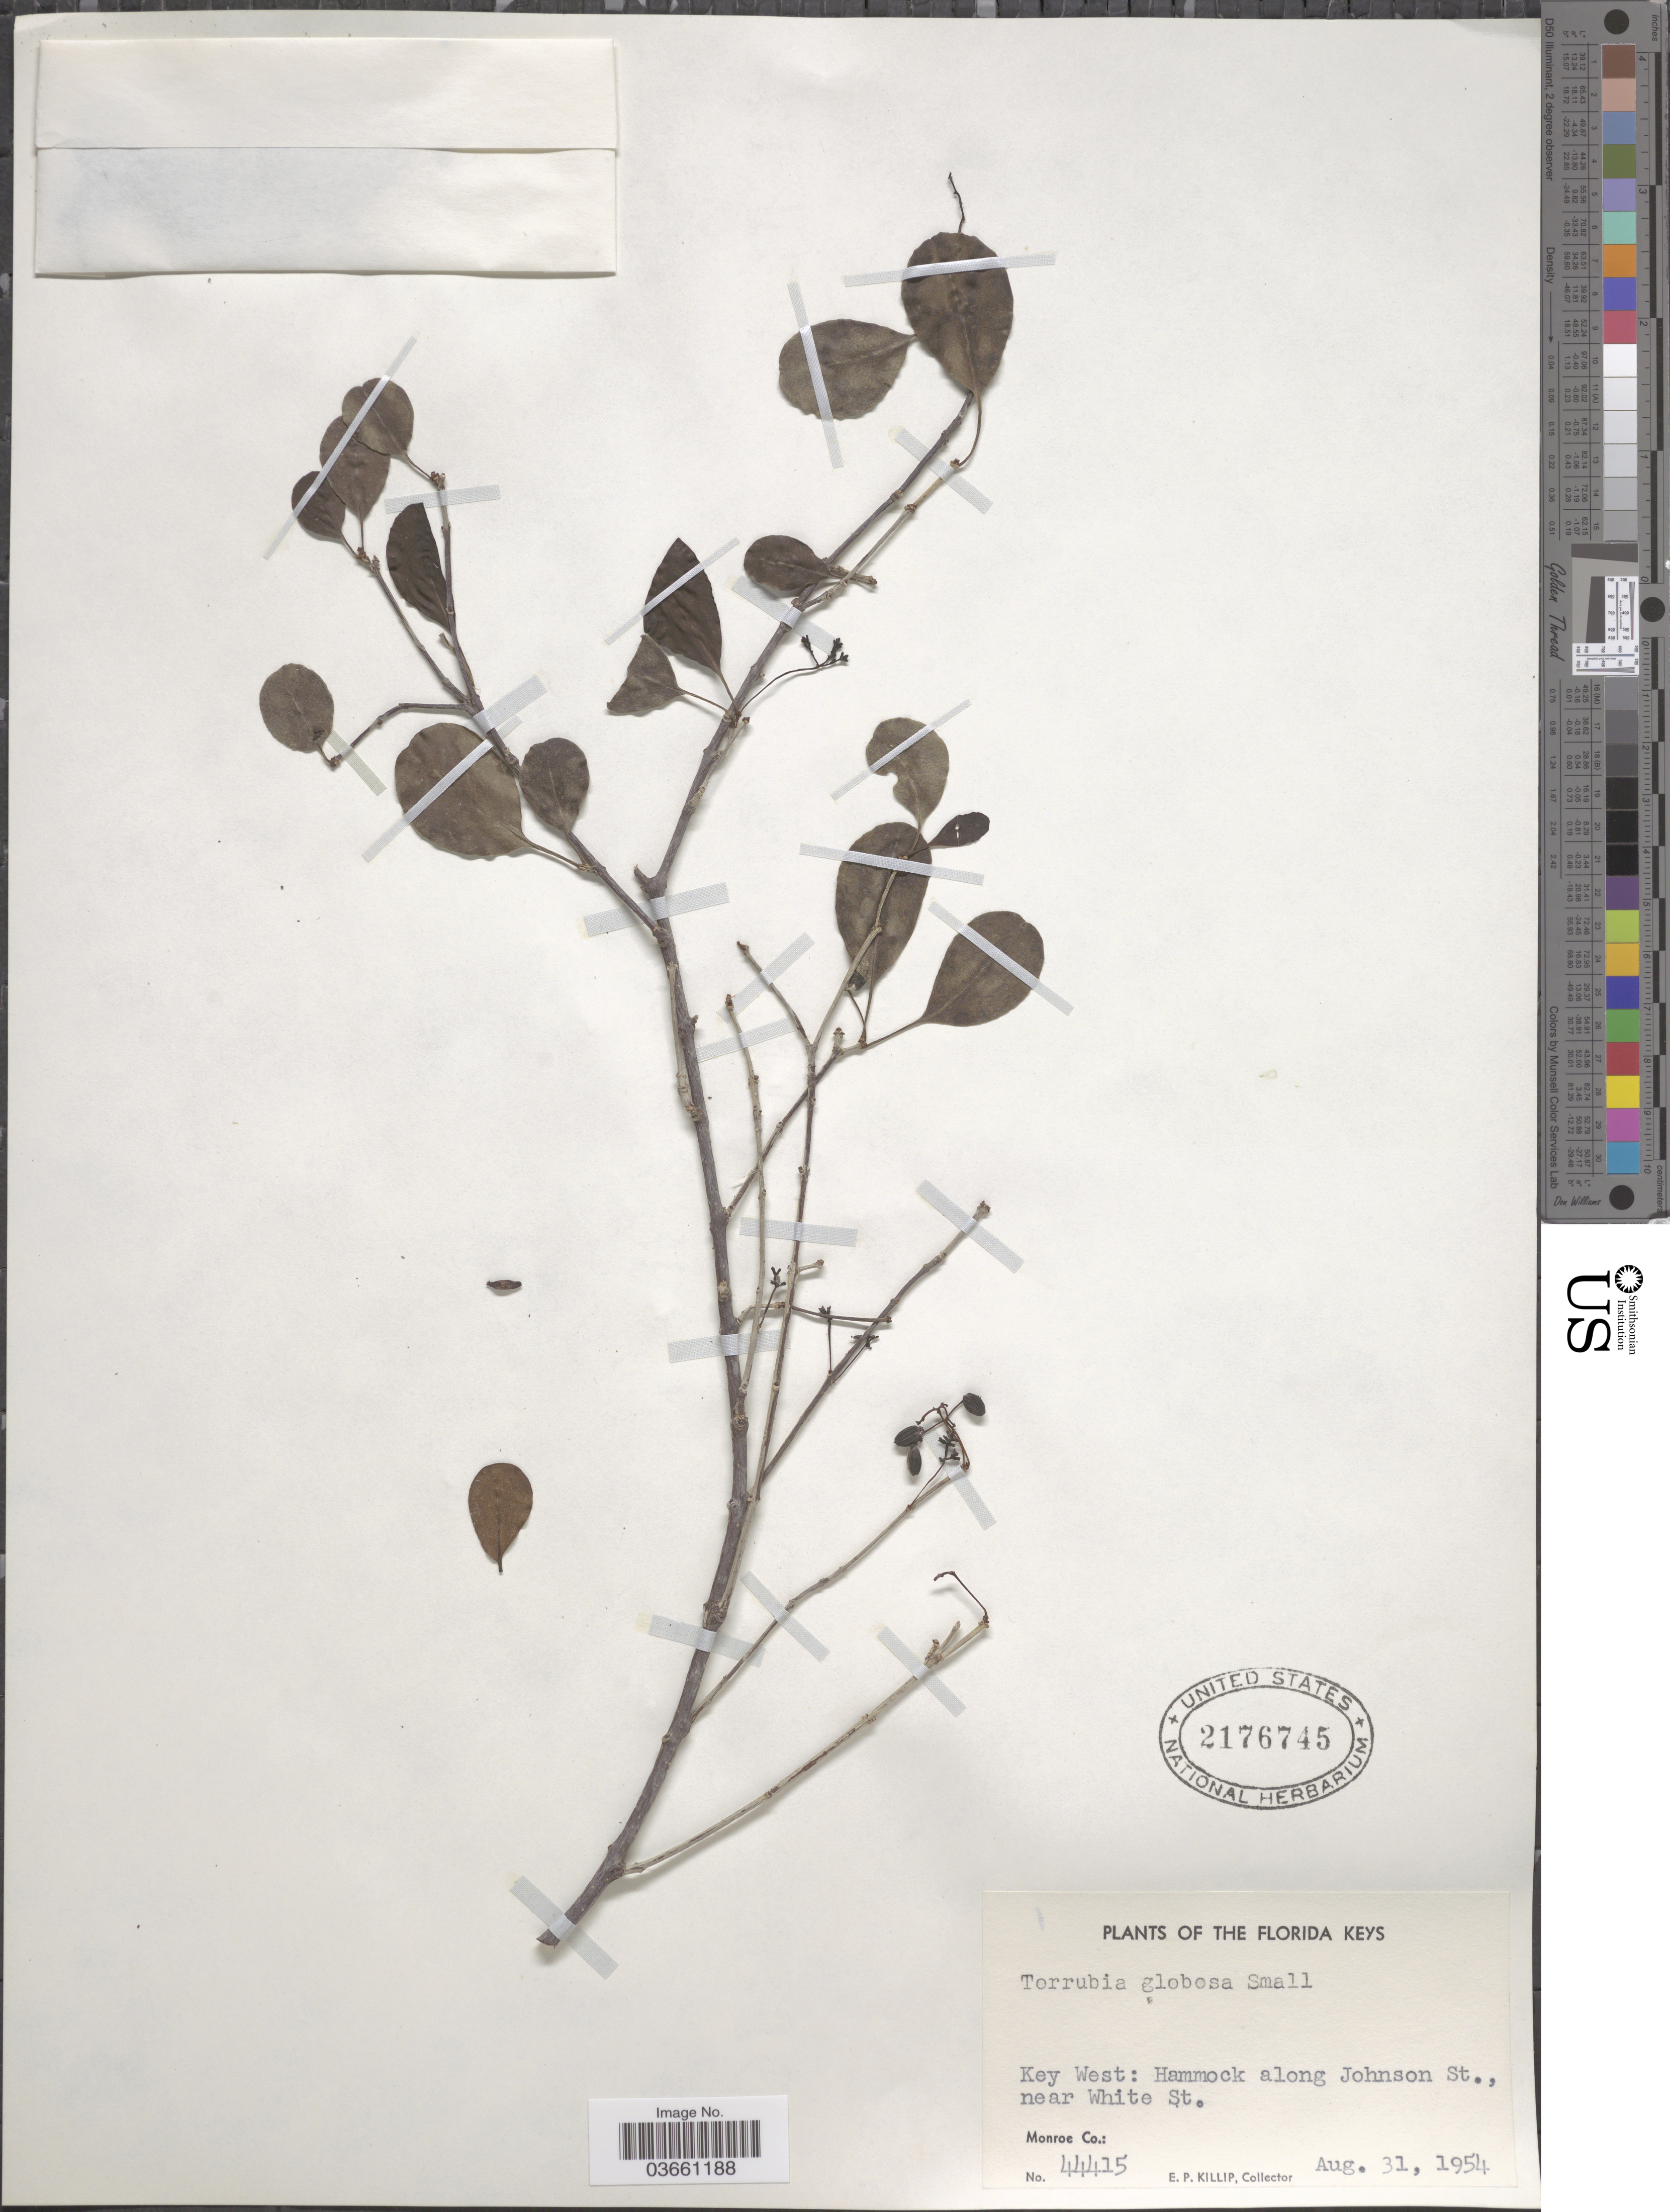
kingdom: Plantae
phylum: Tracheophyta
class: Magnoliopsida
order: Caryophyllales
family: Nyctaginaceae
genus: Guapira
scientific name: Guapira discolor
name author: (Spreng.) Little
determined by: Strong, Mark T., (BOT), Smithsonian Institution - National Museum of Natural History (UNITED STATES)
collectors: E. P. Killip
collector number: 44415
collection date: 1954-08-31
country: United States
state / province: Florida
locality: Florida Keys. Key West: Hammock along Johnson St., near White St. Monroe Co.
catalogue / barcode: US 2176745